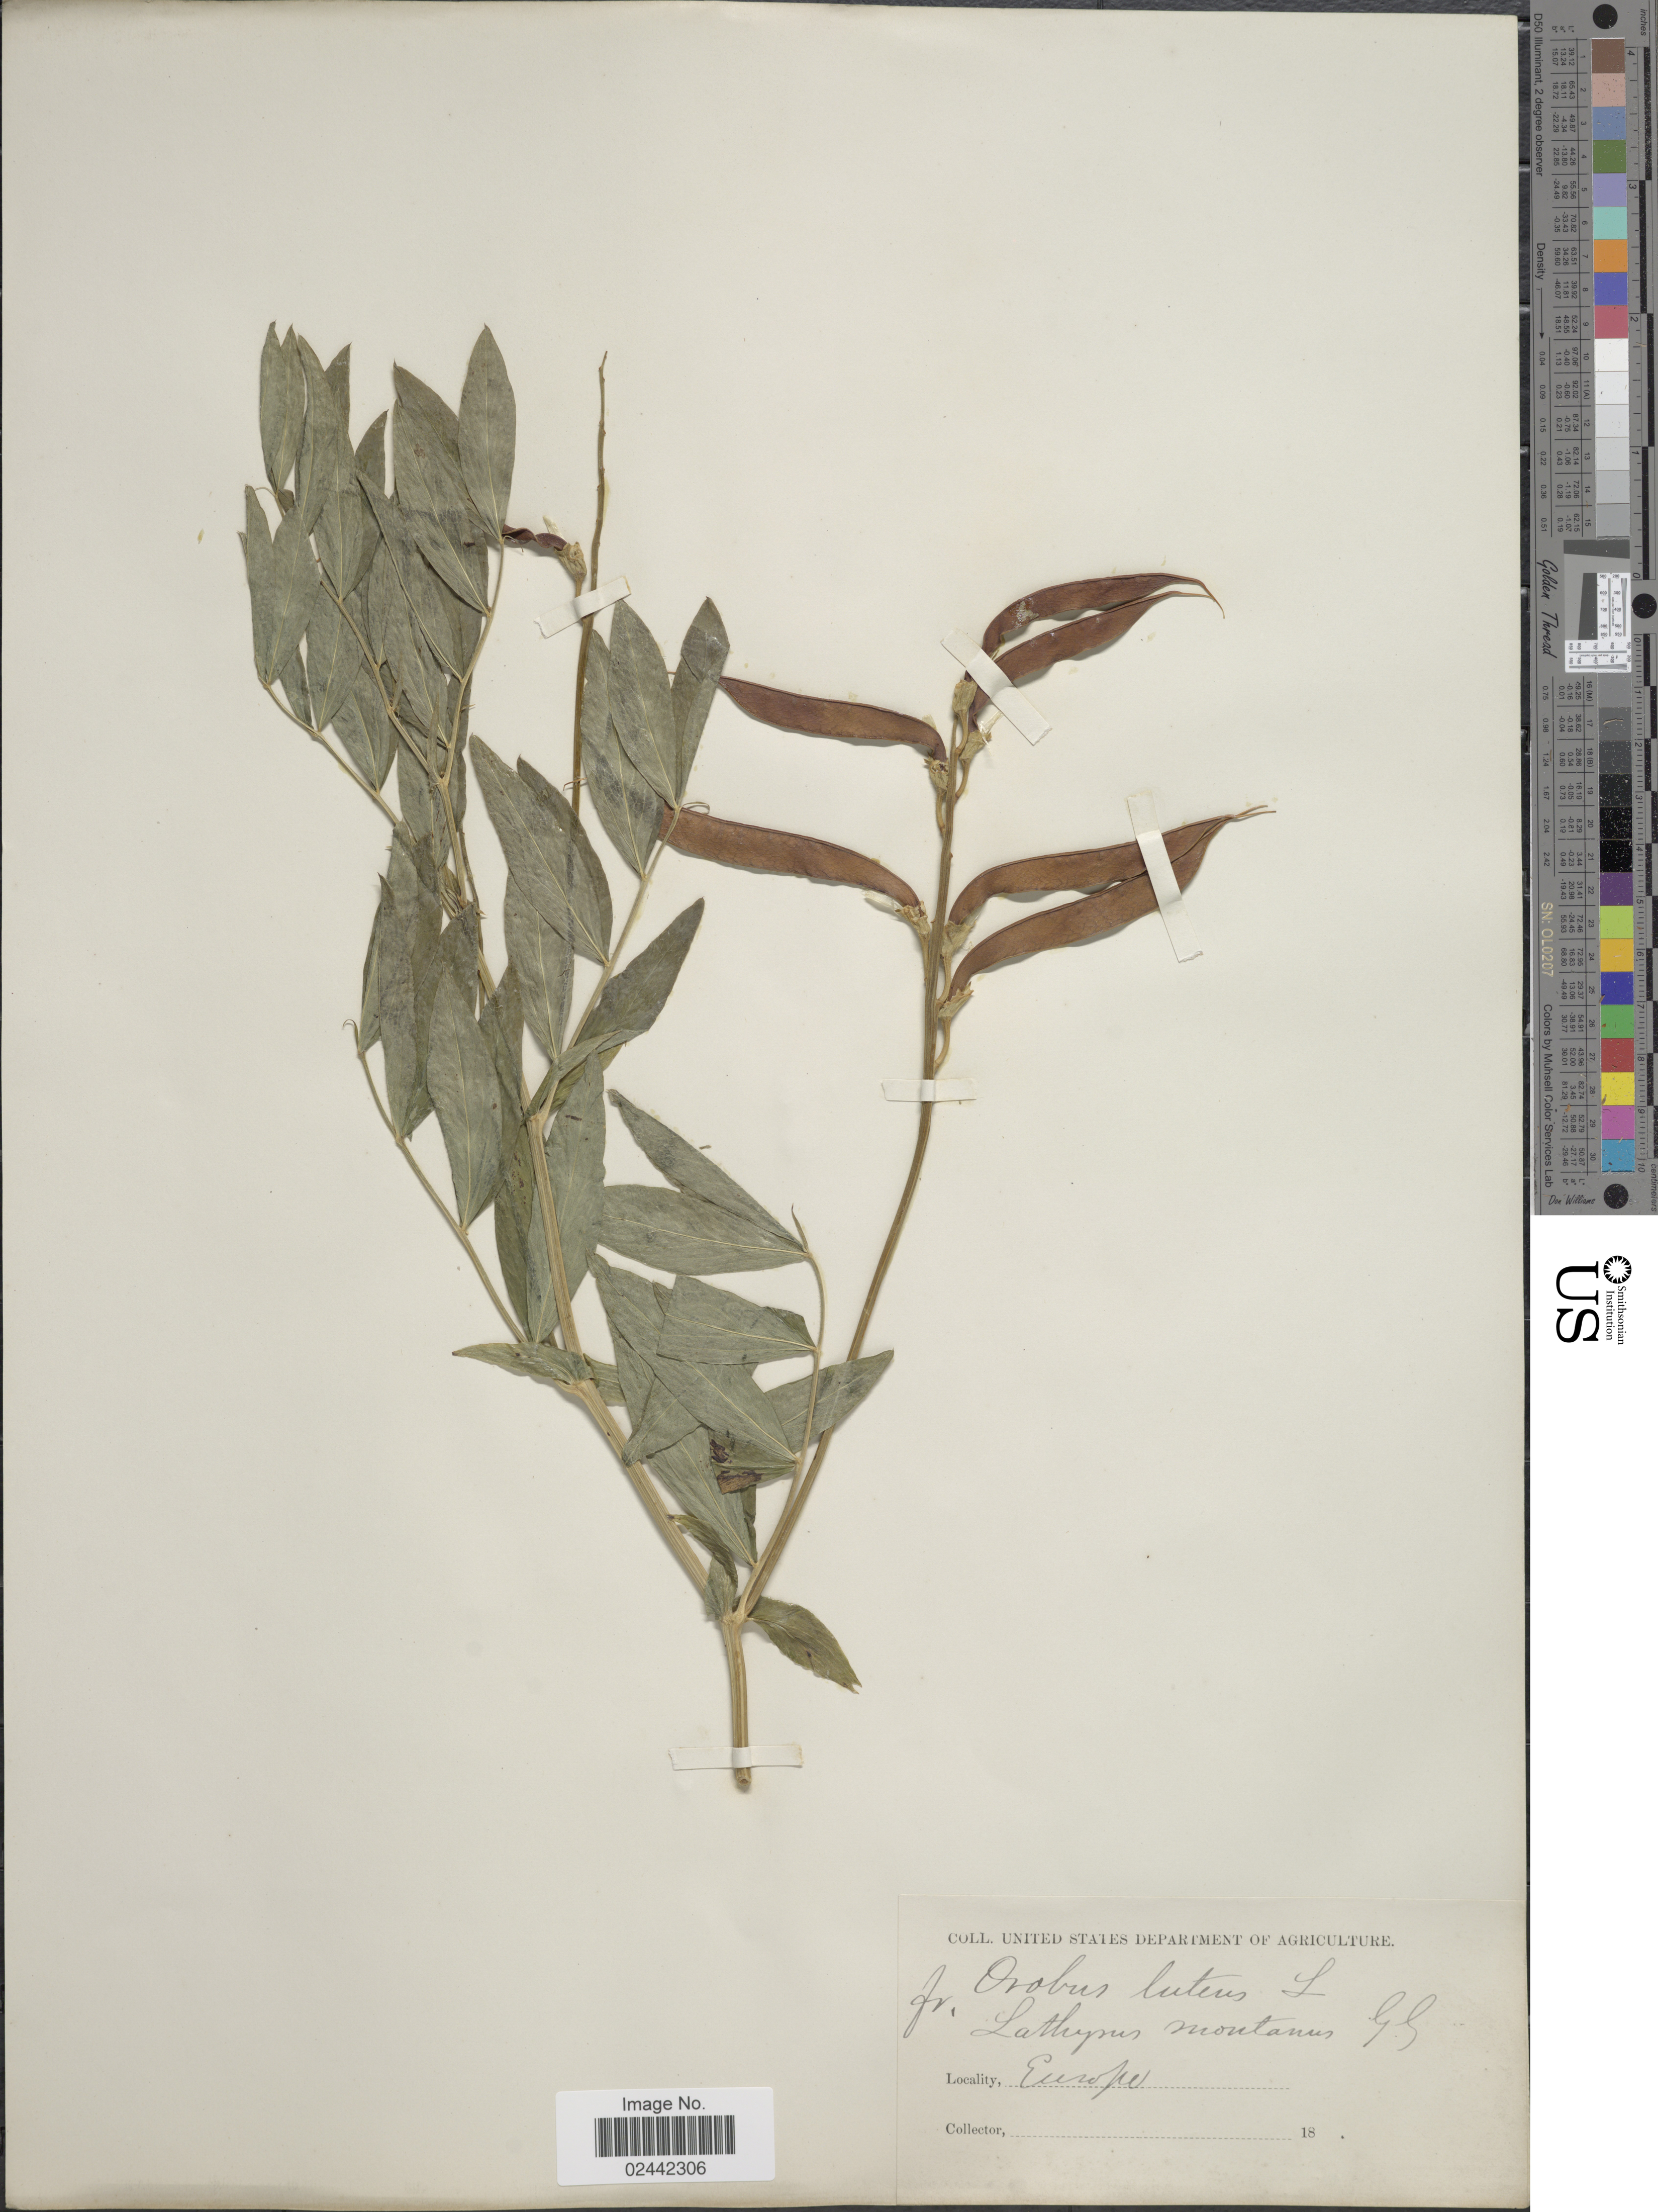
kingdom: Plantae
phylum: Tracheophyta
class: Magnoliopsida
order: Fabales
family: Fabaceae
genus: Lathyrus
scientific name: Lathyrus gmelinii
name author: Fritsch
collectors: ex herb. U. S. Department of Agriculture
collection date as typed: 18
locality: Europe